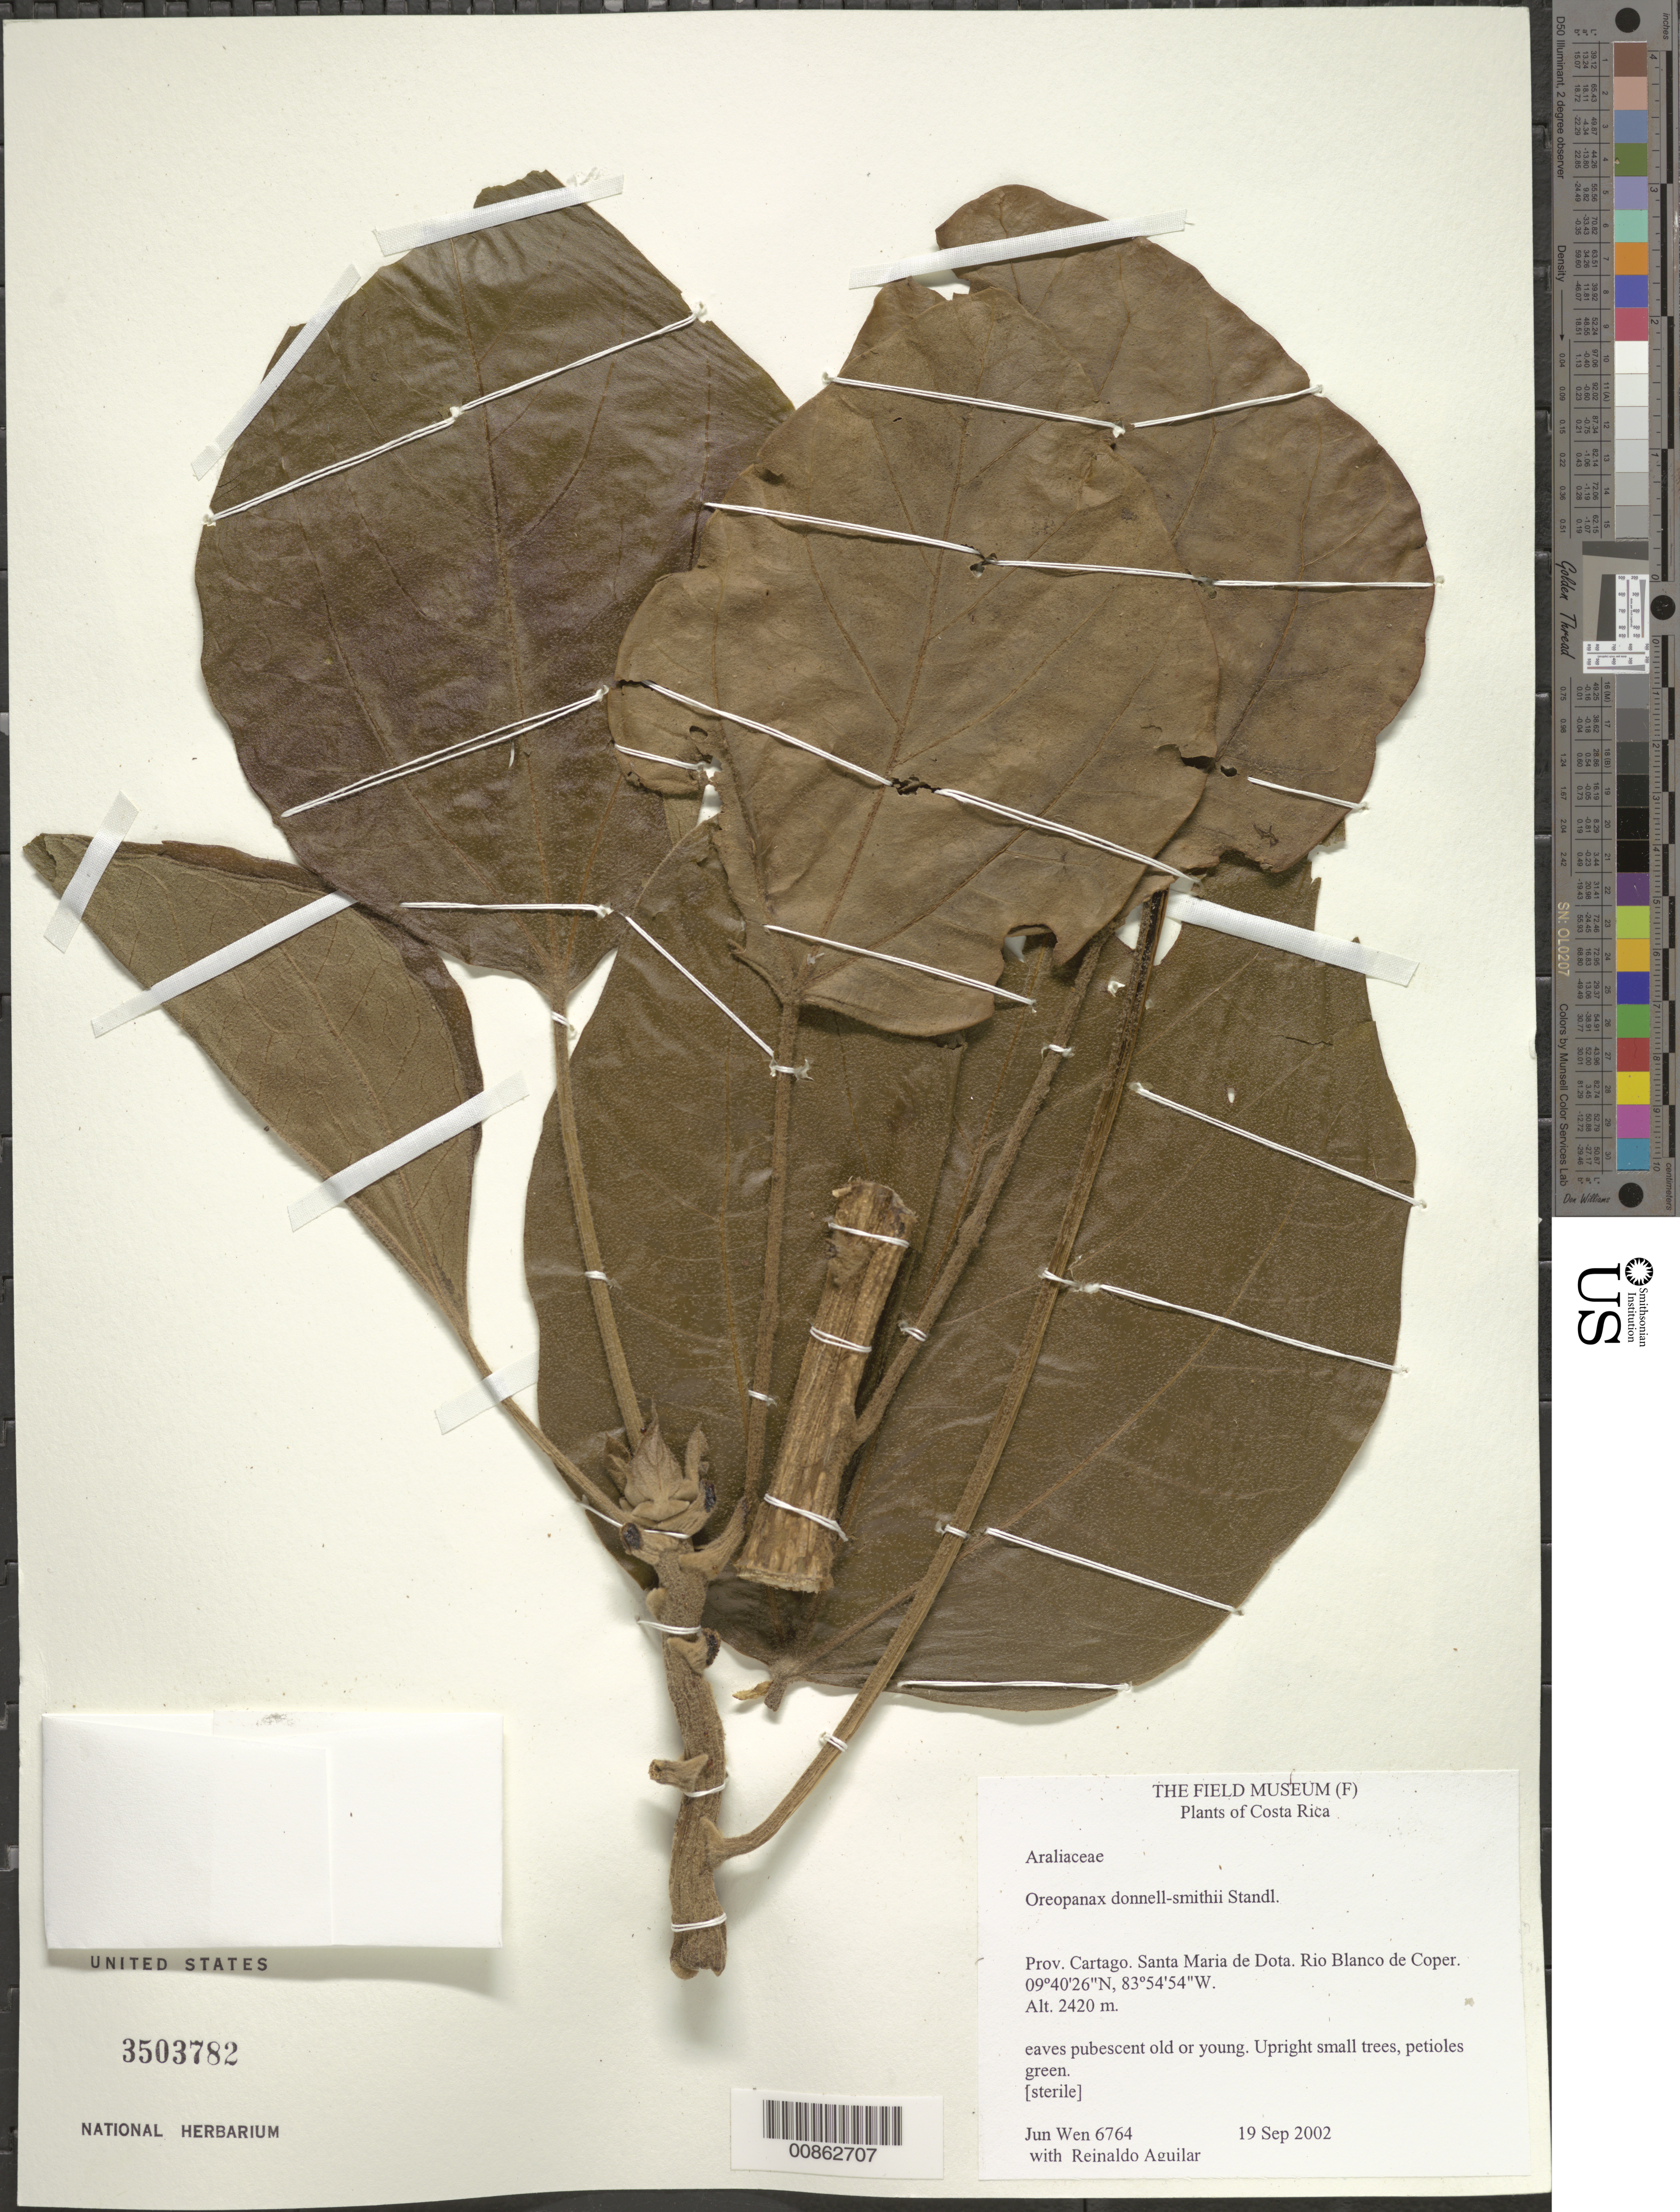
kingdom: Plantae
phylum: Tracheophyta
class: Magnoliopsida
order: Apiales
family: Araliaceae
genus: Oreopanax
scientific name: Oreopanax donnell-smithii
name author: Standl.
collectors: J. Wen & R. Aguilar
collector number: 6764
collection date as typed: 19 Sep 2002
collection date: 2002-09-19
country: Costa Rica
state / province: Cartago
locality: Santa Maria de Dota. Rio Blanco de Coper.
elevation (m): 2420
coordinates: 9 40 26 N, 83 54 54 W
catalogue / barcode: US 3503782